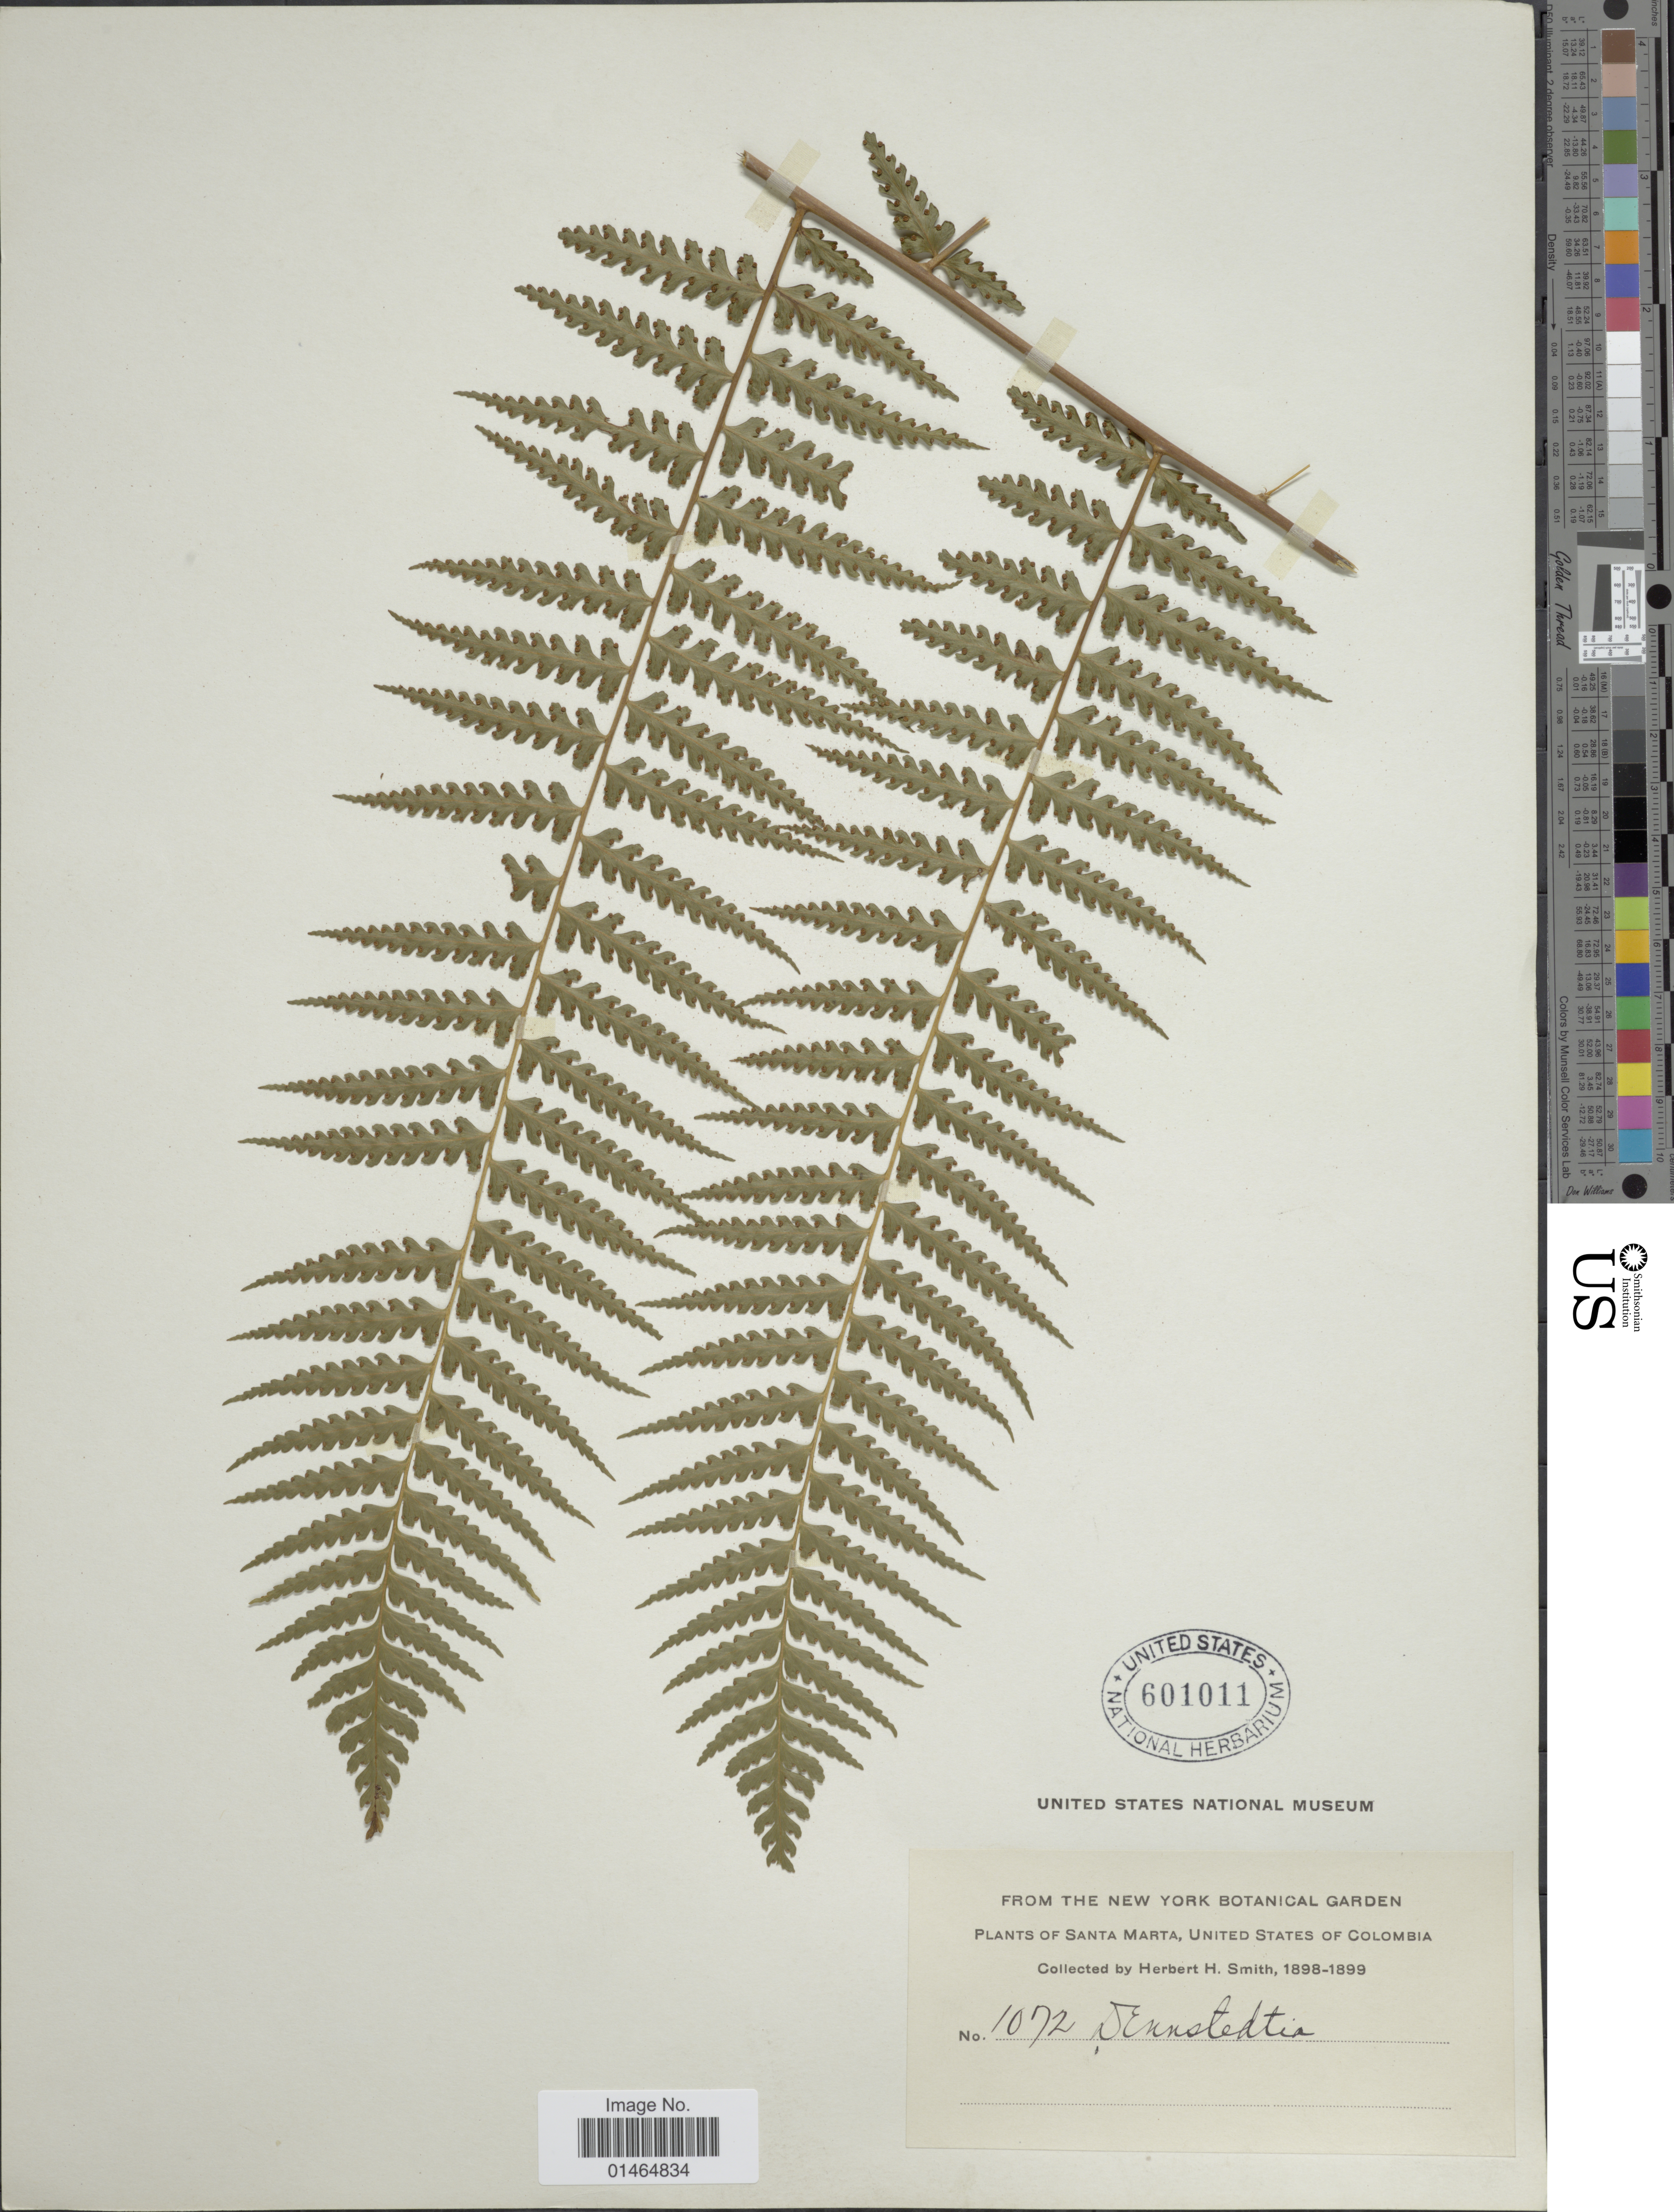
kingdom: Plantae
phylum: Tracheophyta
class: Polypodiopsida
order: Polypodiales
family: Dennstaedtiaceae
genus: Dennstaedtia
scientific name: Dennstaedtia obtusifolia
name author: (Willd.) T. Moore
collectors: Herbert H. Smith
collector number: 1072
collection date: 1898/1899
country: Colombia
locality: Santa Marta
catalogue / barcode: US 601011